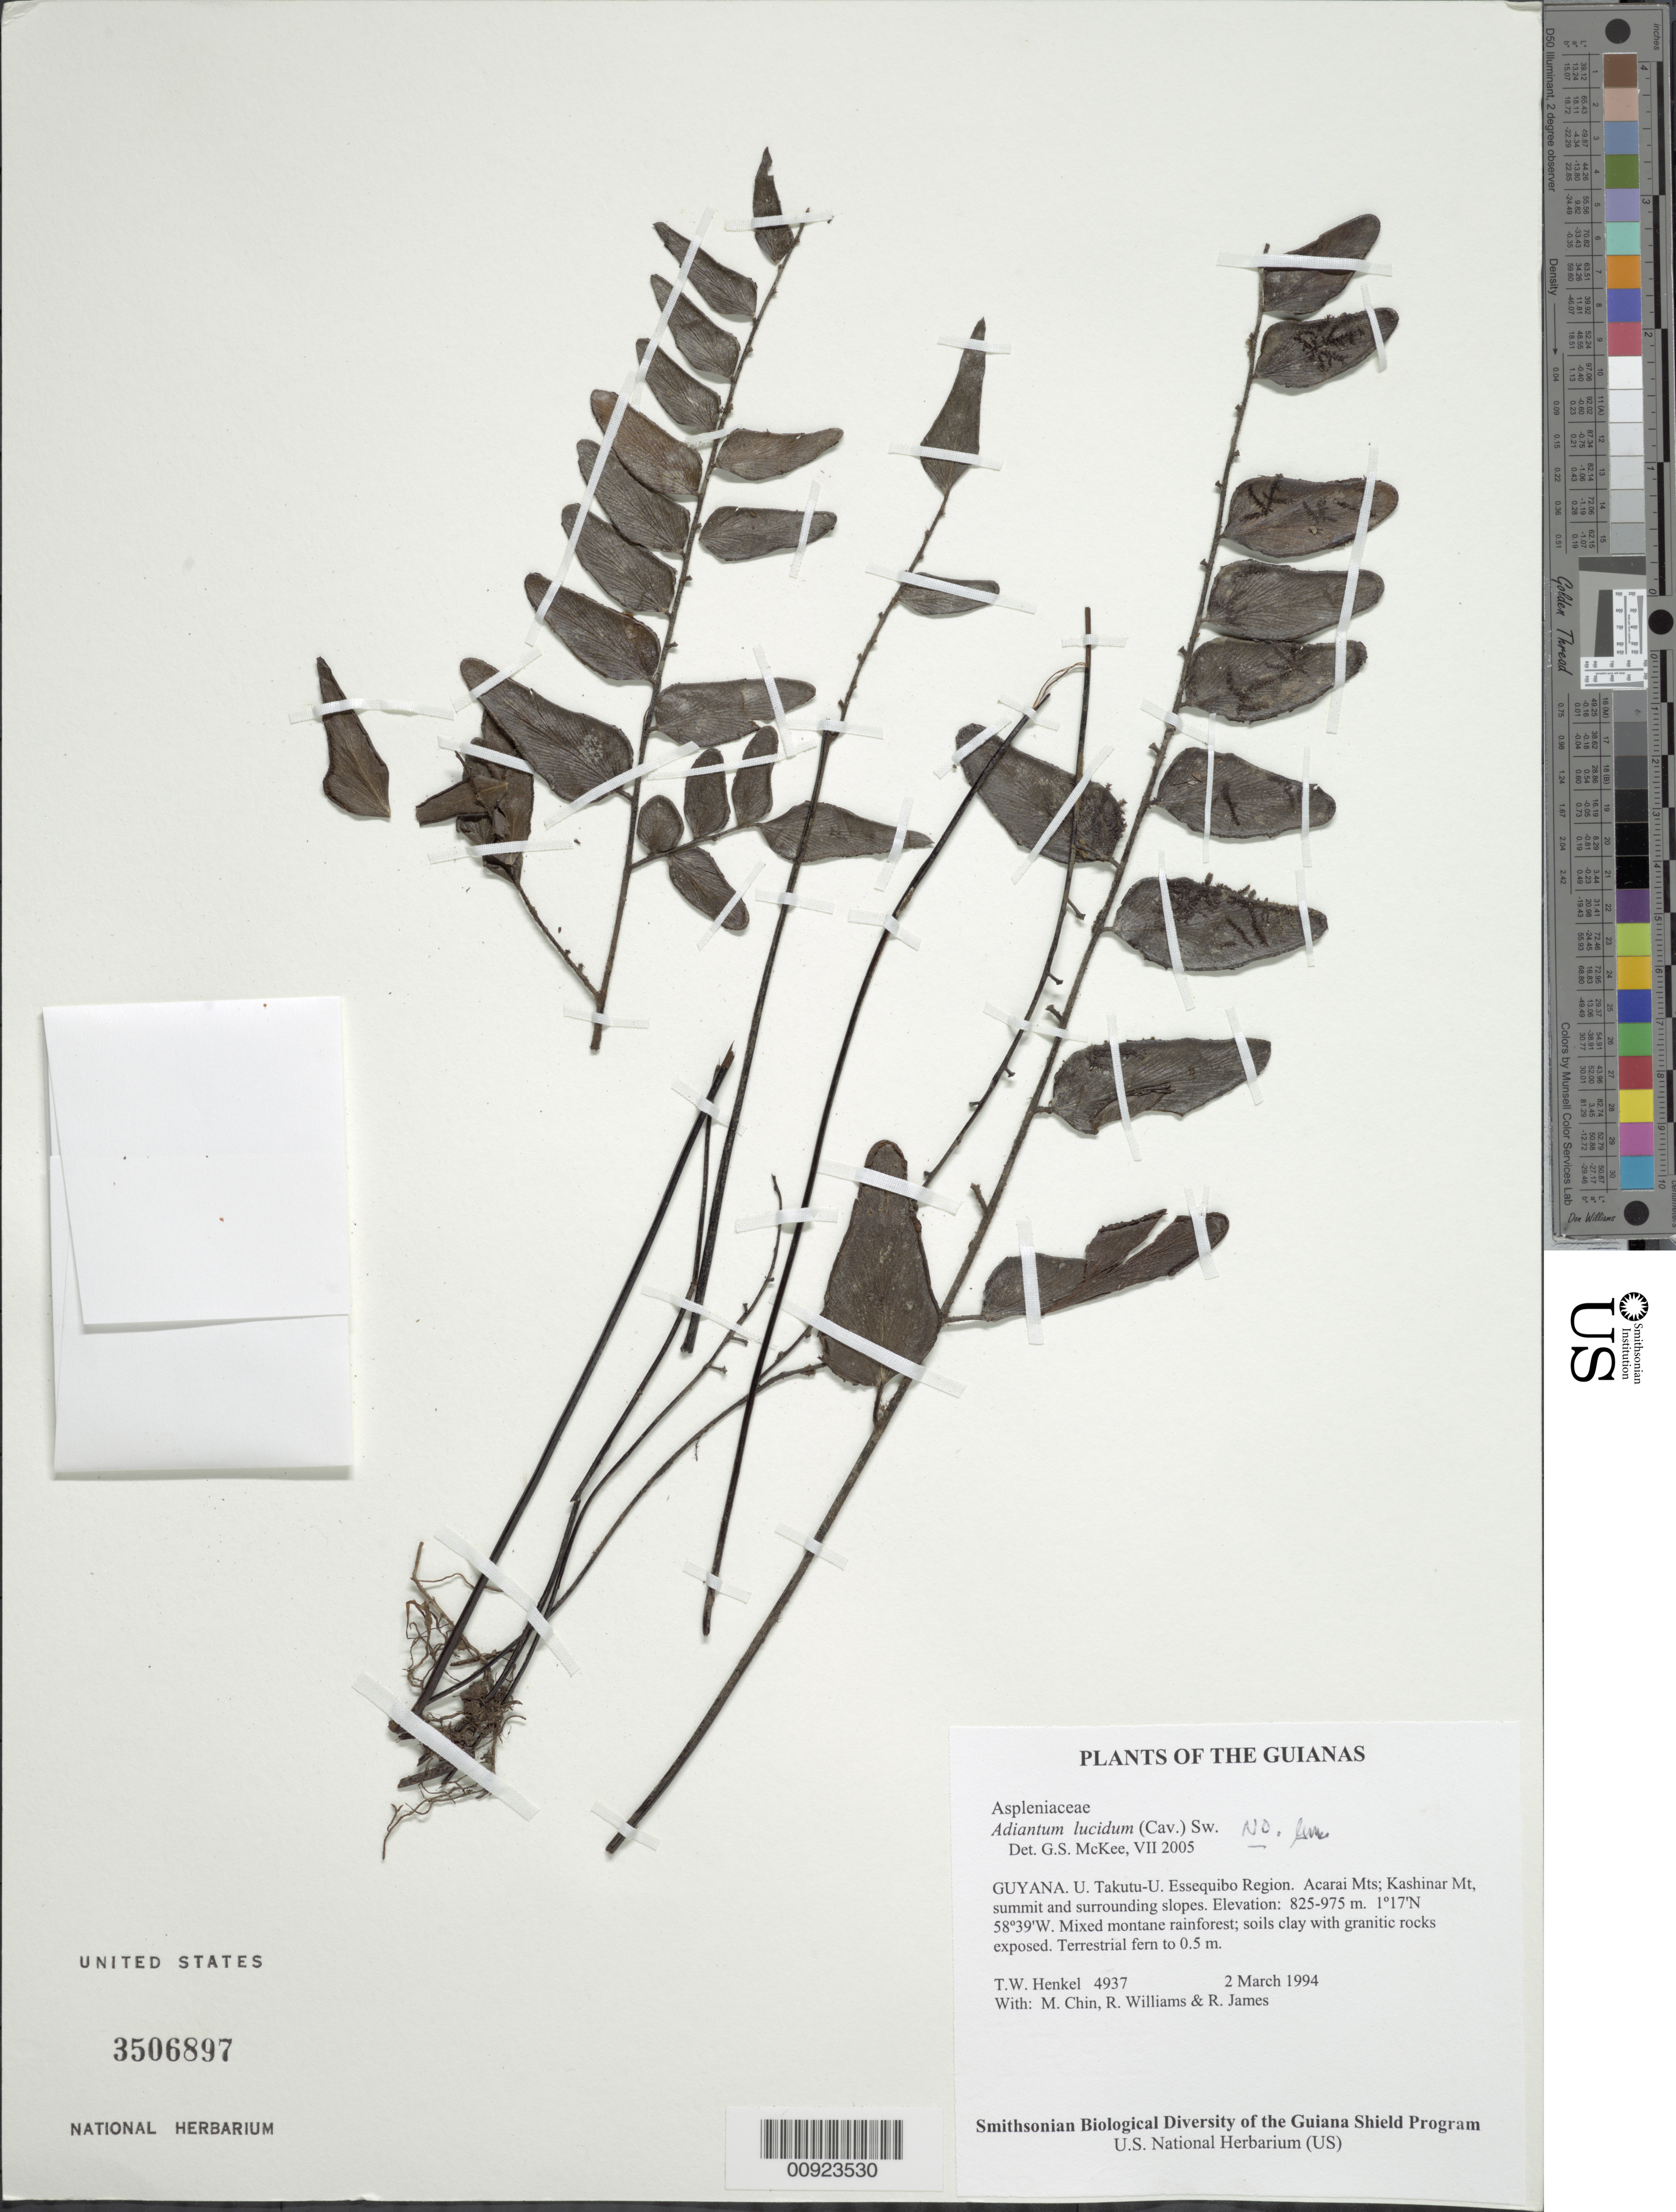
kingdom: Plantae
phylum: Tracheophyta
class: Polypodiopsida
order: Polypodiales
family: Pteridaceae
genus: Adiantum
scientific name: Adiantum lucidum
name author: (Cav.) Sw.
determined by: McKee, G. S., (US), NMNH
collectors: T. Henkel, M. Chin, R. Williams & R. James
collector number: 4937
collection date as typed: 2 March 1994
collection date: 1994-03-02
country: Guyana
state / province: U. Takutu-U. Essequibo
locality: Acarai Mts; Kashinar Mt, summit and surrounding slopes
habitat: Mixed montane rainforest; soils clay with granitic rocks exposed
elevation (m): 825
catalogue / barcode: US 3506897